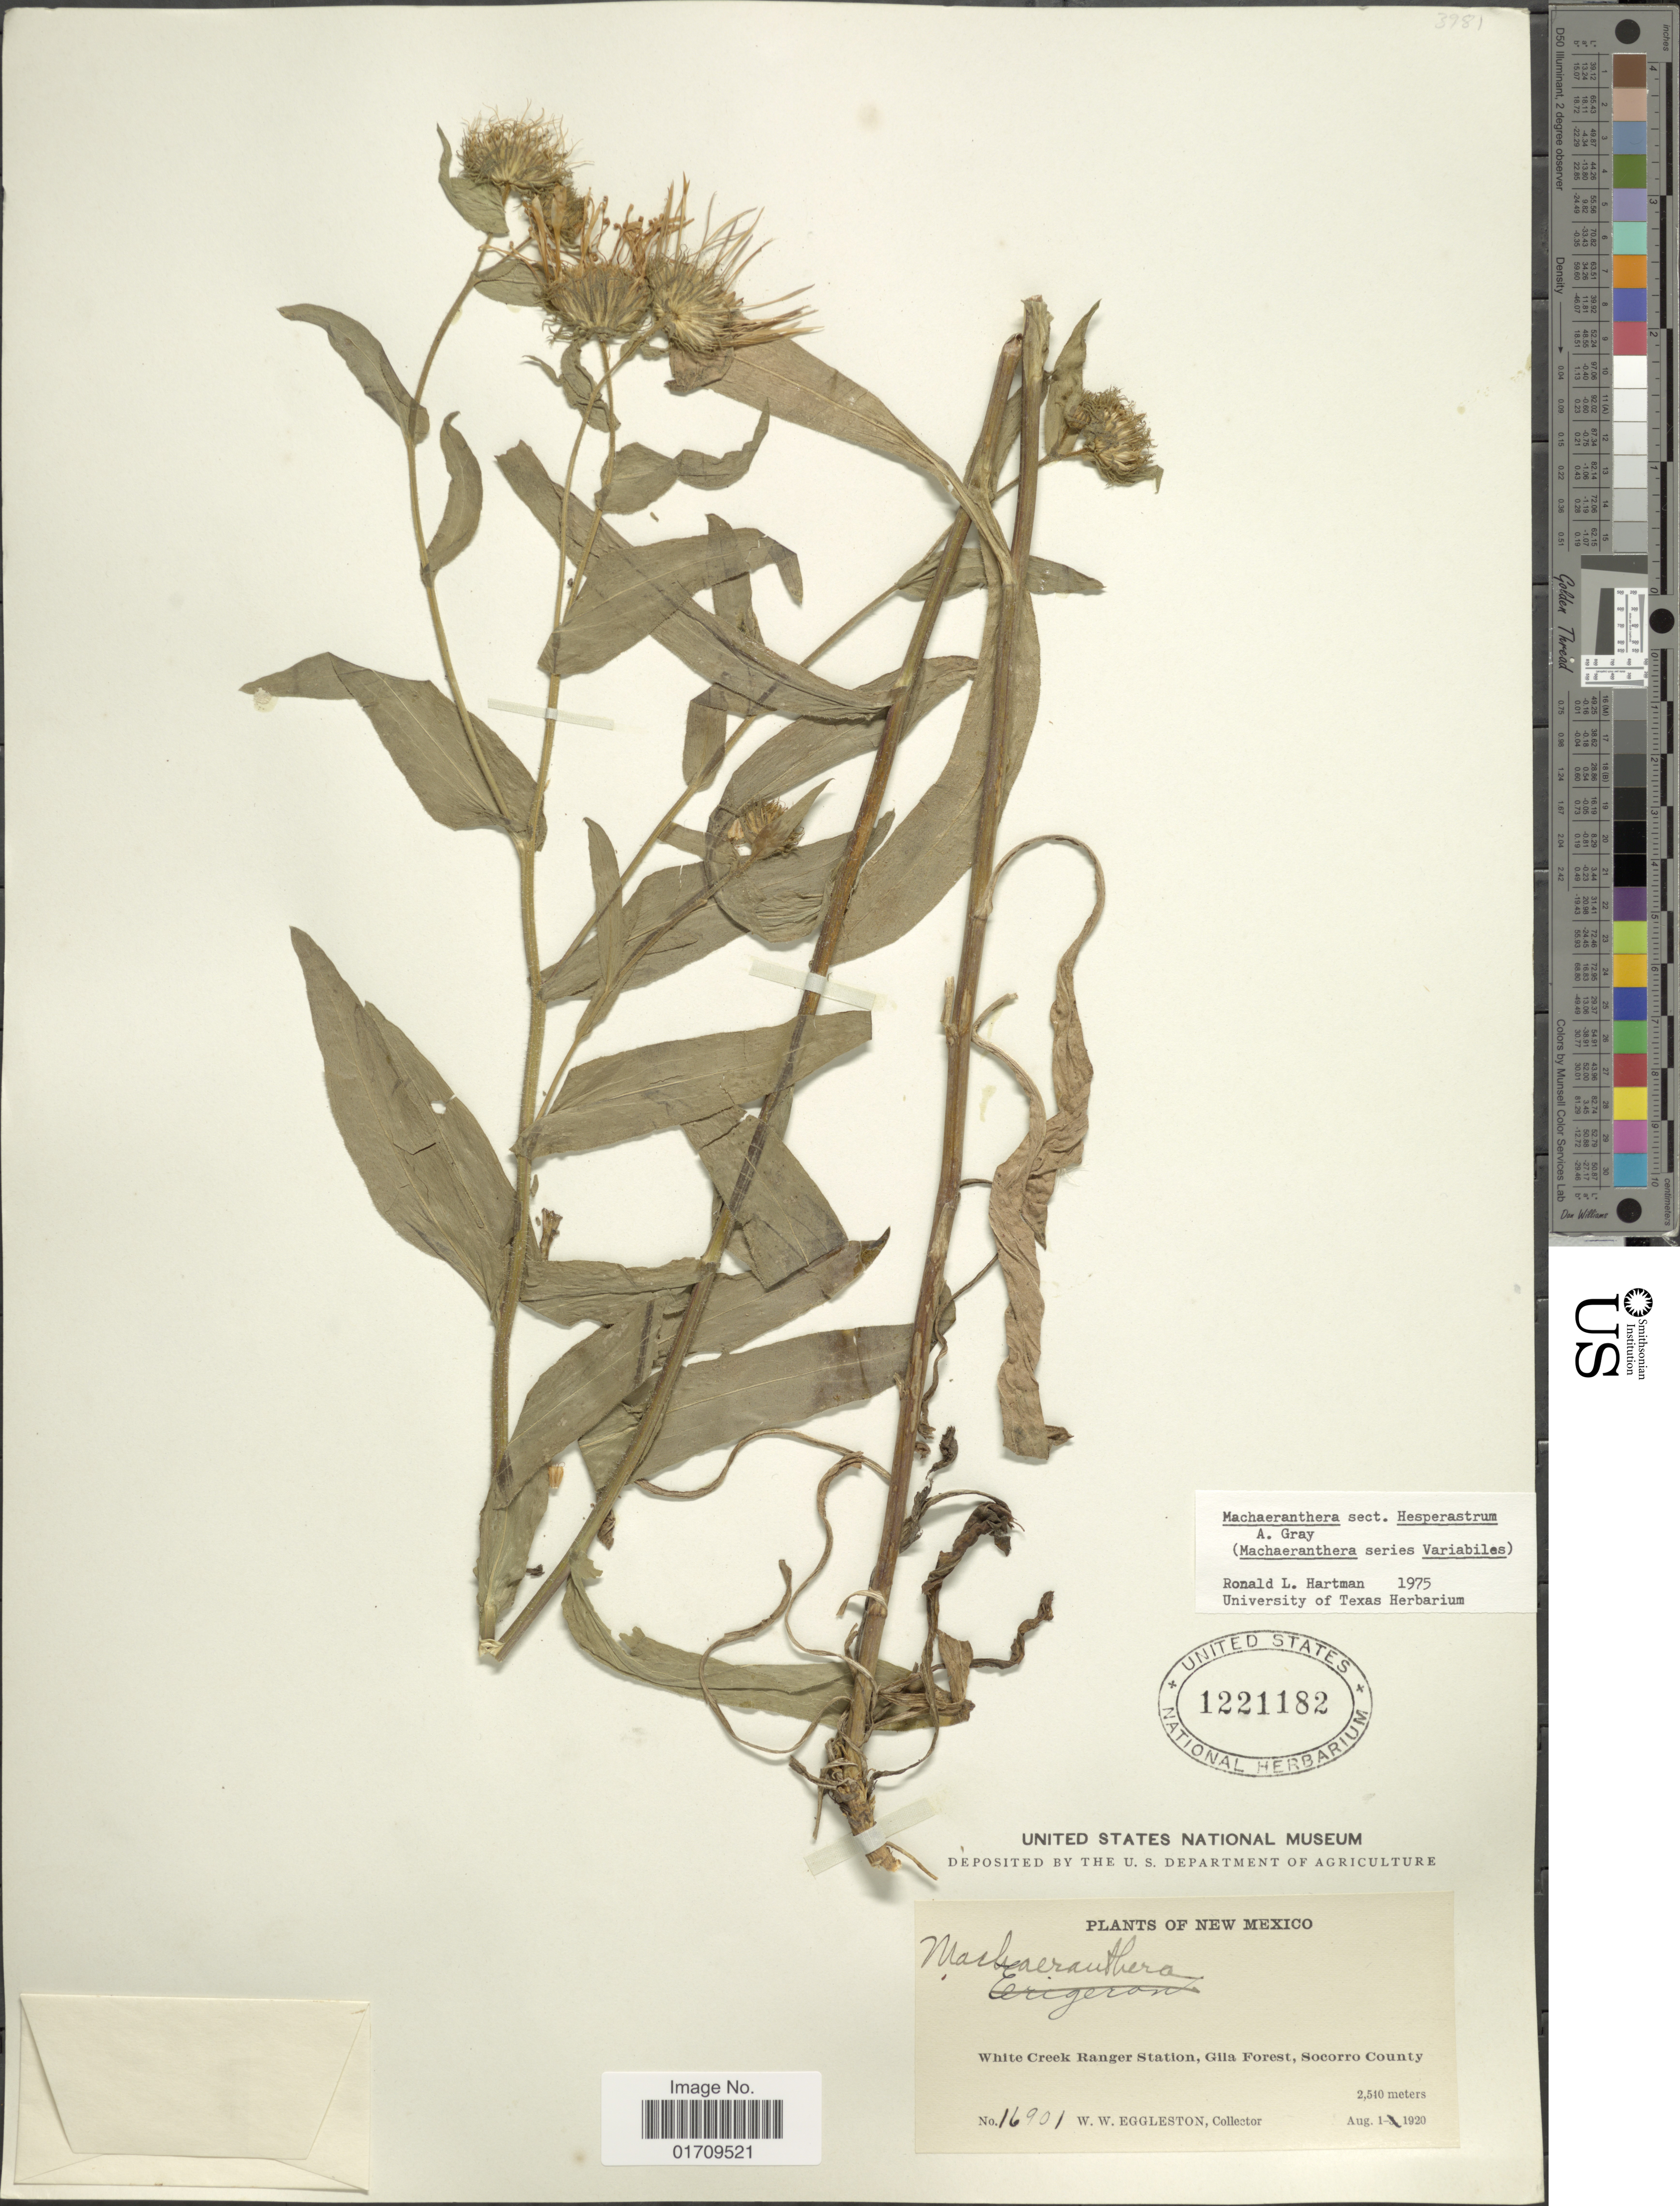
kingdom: Plantae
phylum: Tracheophyta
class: Magnoliopsida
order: Asterales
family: Asteraceae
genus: Machaeranthera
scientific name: Machaeranthera sp.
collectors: W. W. Eggleston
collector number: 16901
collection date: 1920-08-01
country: United States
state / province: New Mexico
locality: White Creek Ranger Station, Gila Forest, Socorro County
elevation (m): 2540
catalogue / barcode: US 1221182